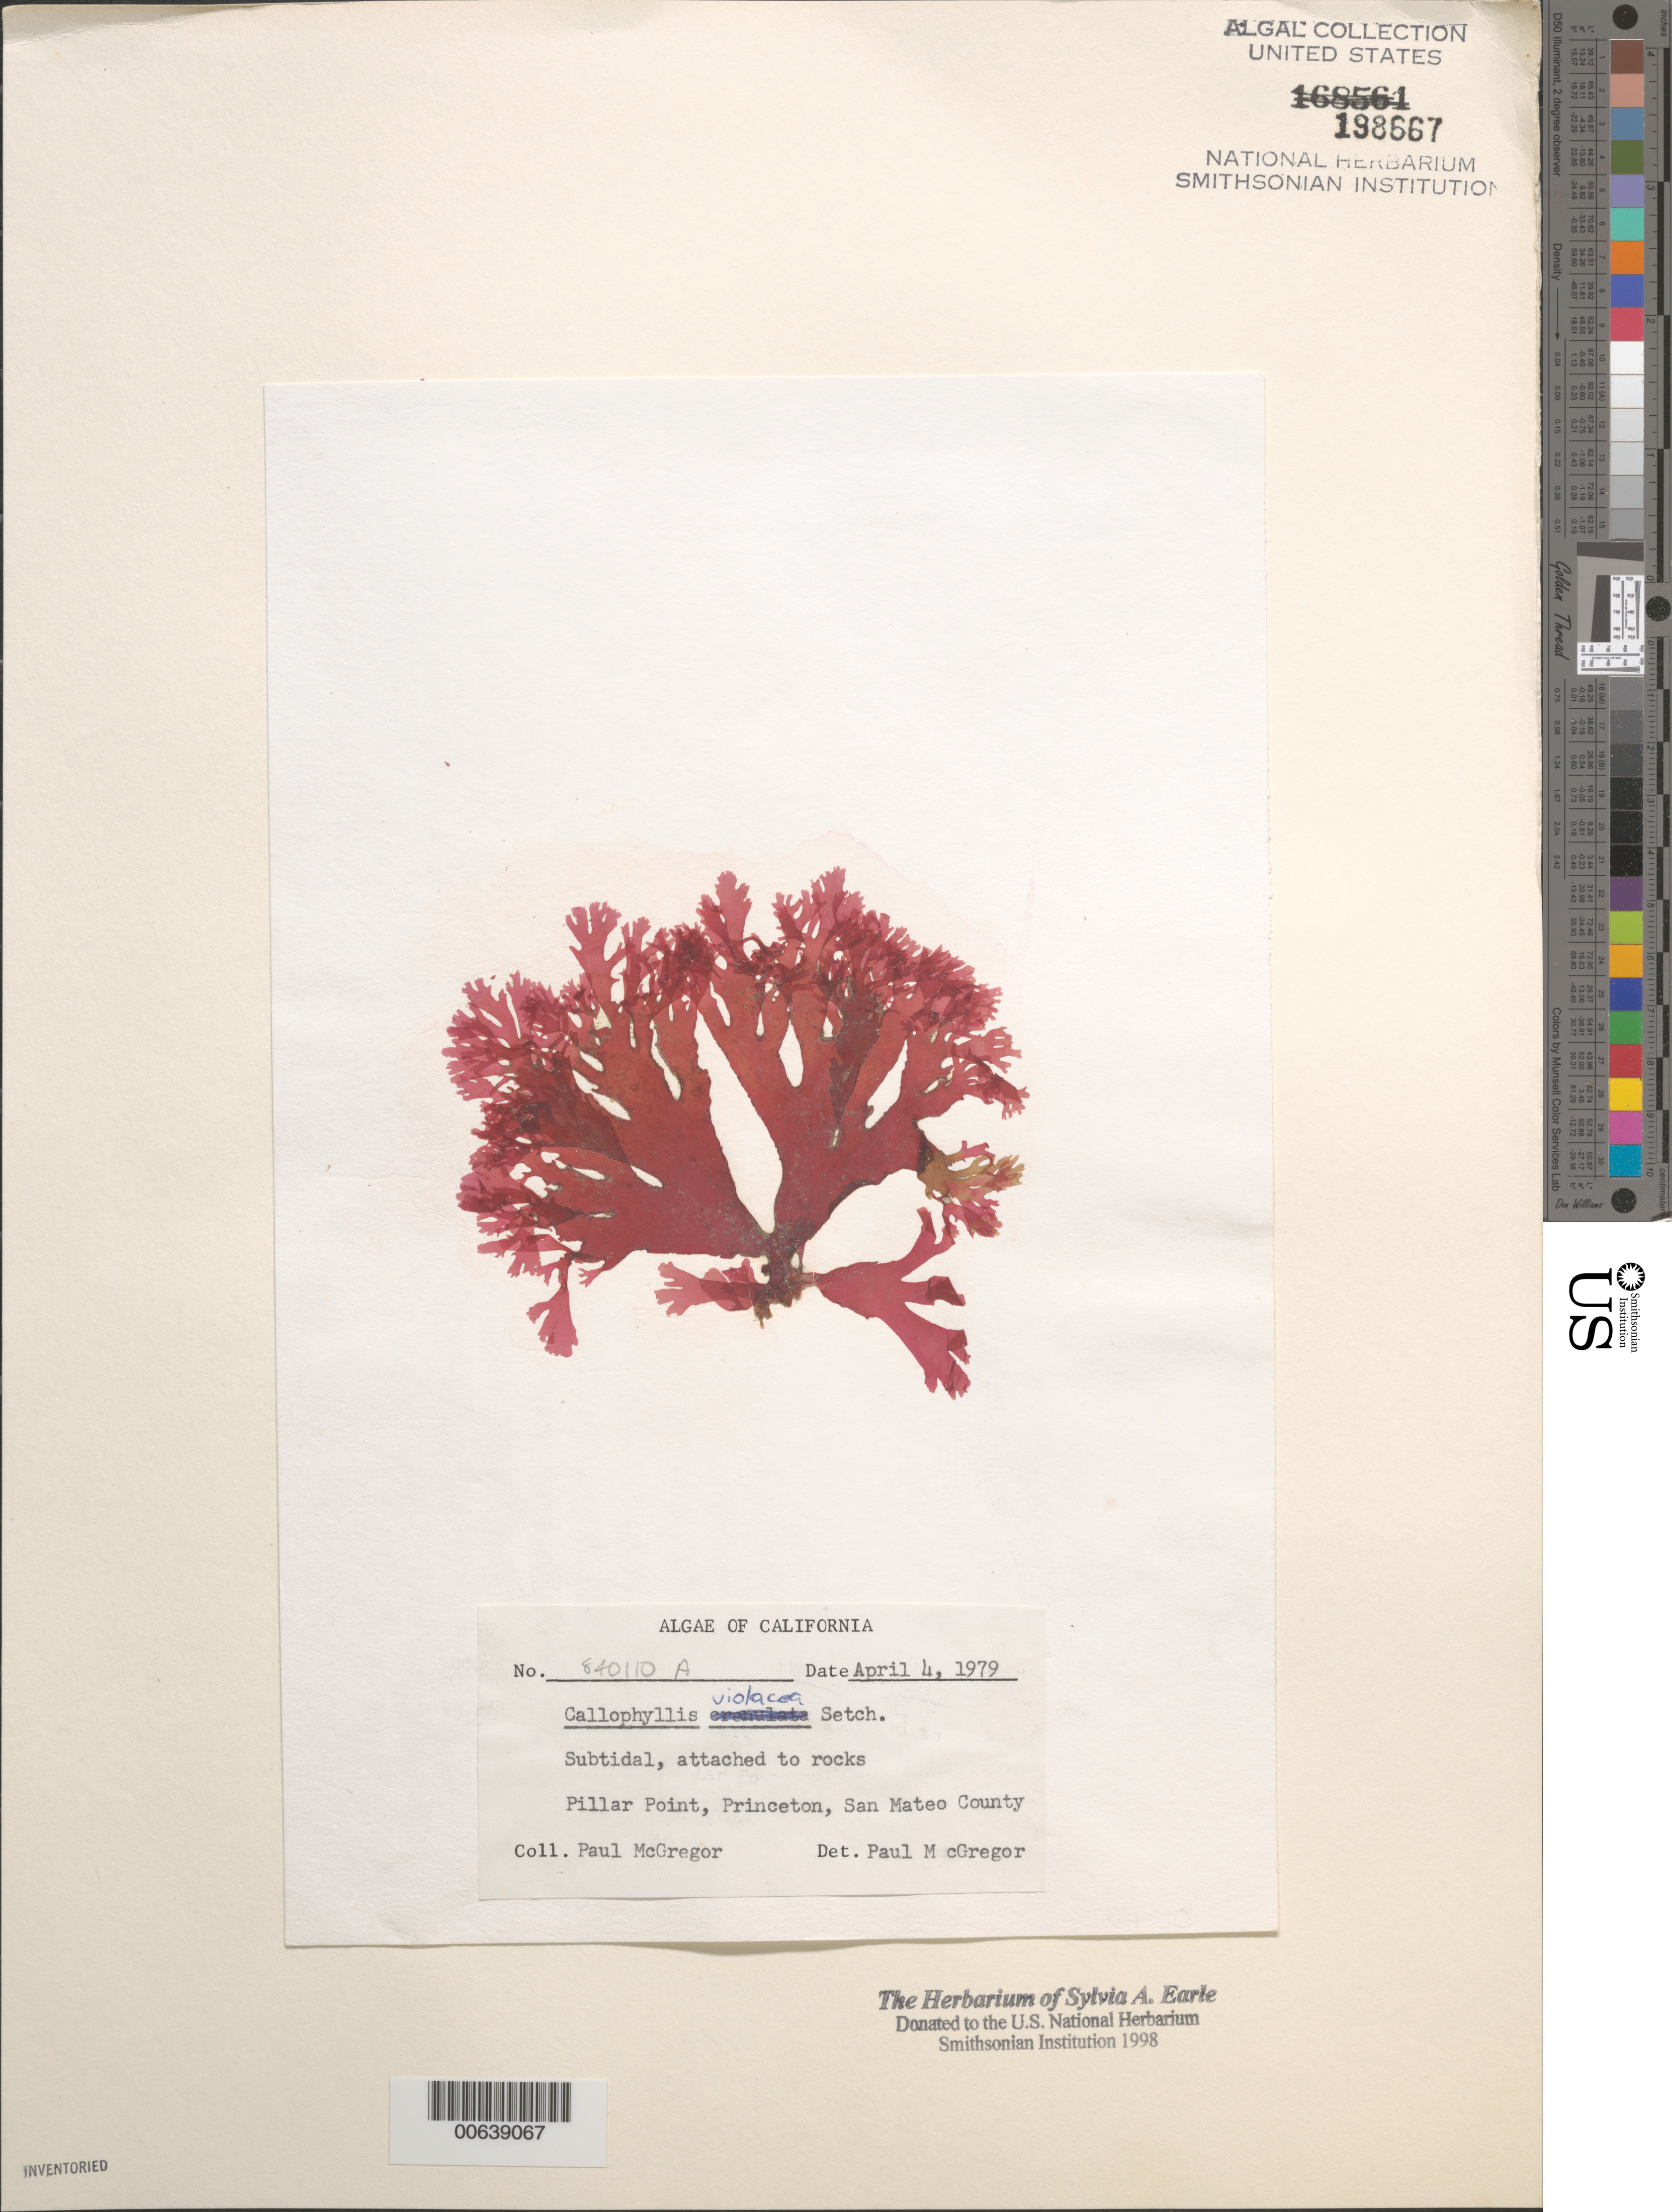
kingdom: Plantae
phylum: Rhodophyta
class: Florideophyceae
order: Gigartinales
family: Kallymeniaceae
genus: Callophyllis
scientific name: Callophyllis violacea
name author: J. Agardh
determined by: McGregor, Paul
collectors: P. McGregor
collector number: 840110a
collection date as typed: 04 Apr 1979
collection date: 1979-04-04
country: United States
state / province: California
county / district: San Mateo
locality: Pillar Point, Princeton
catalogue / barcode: US 198667